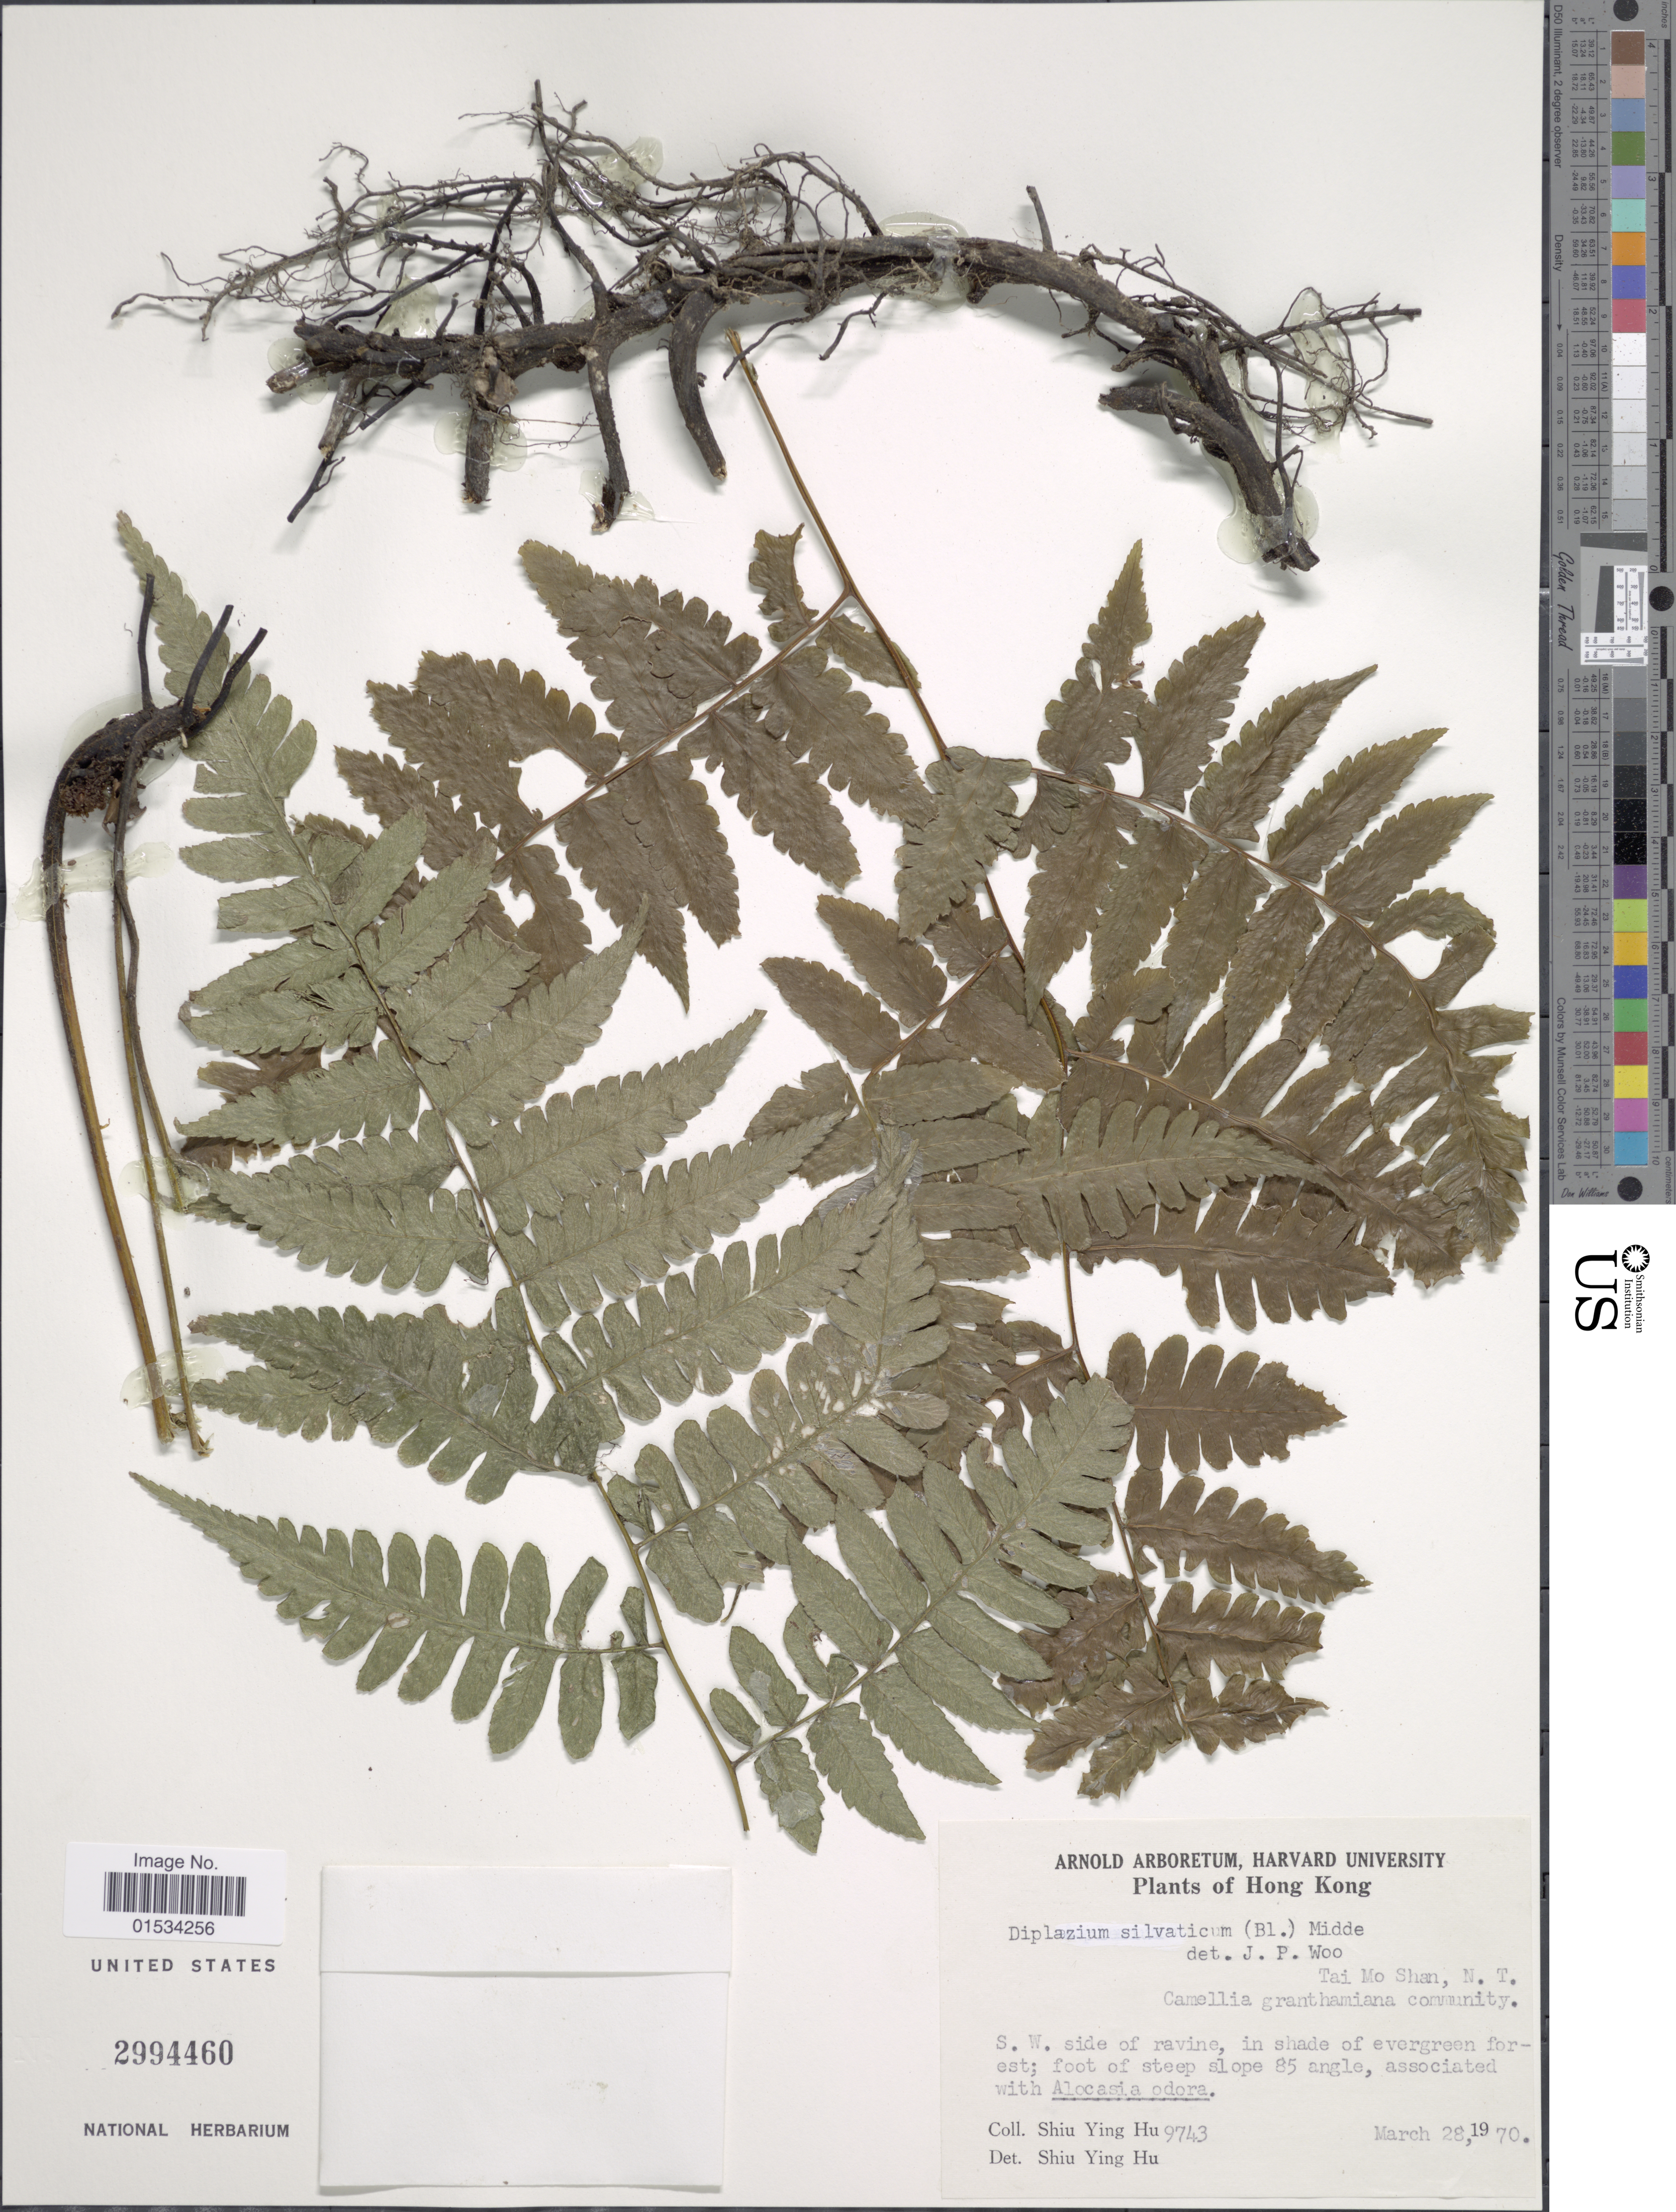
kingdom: Plantae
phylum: Tracheophyta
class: Polypodiopsida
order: Polypodiales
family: Athyriaceae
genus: Diplazium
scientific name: Diplazium silvaticum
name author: Christ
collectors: S. Y. Hu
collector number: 9743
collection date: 1970-03-28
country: China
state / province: Hong Kong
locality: S.W. side of ravine, in shade of evergreen forest, foot of steep slope 85 angle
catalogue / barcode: US 2994460